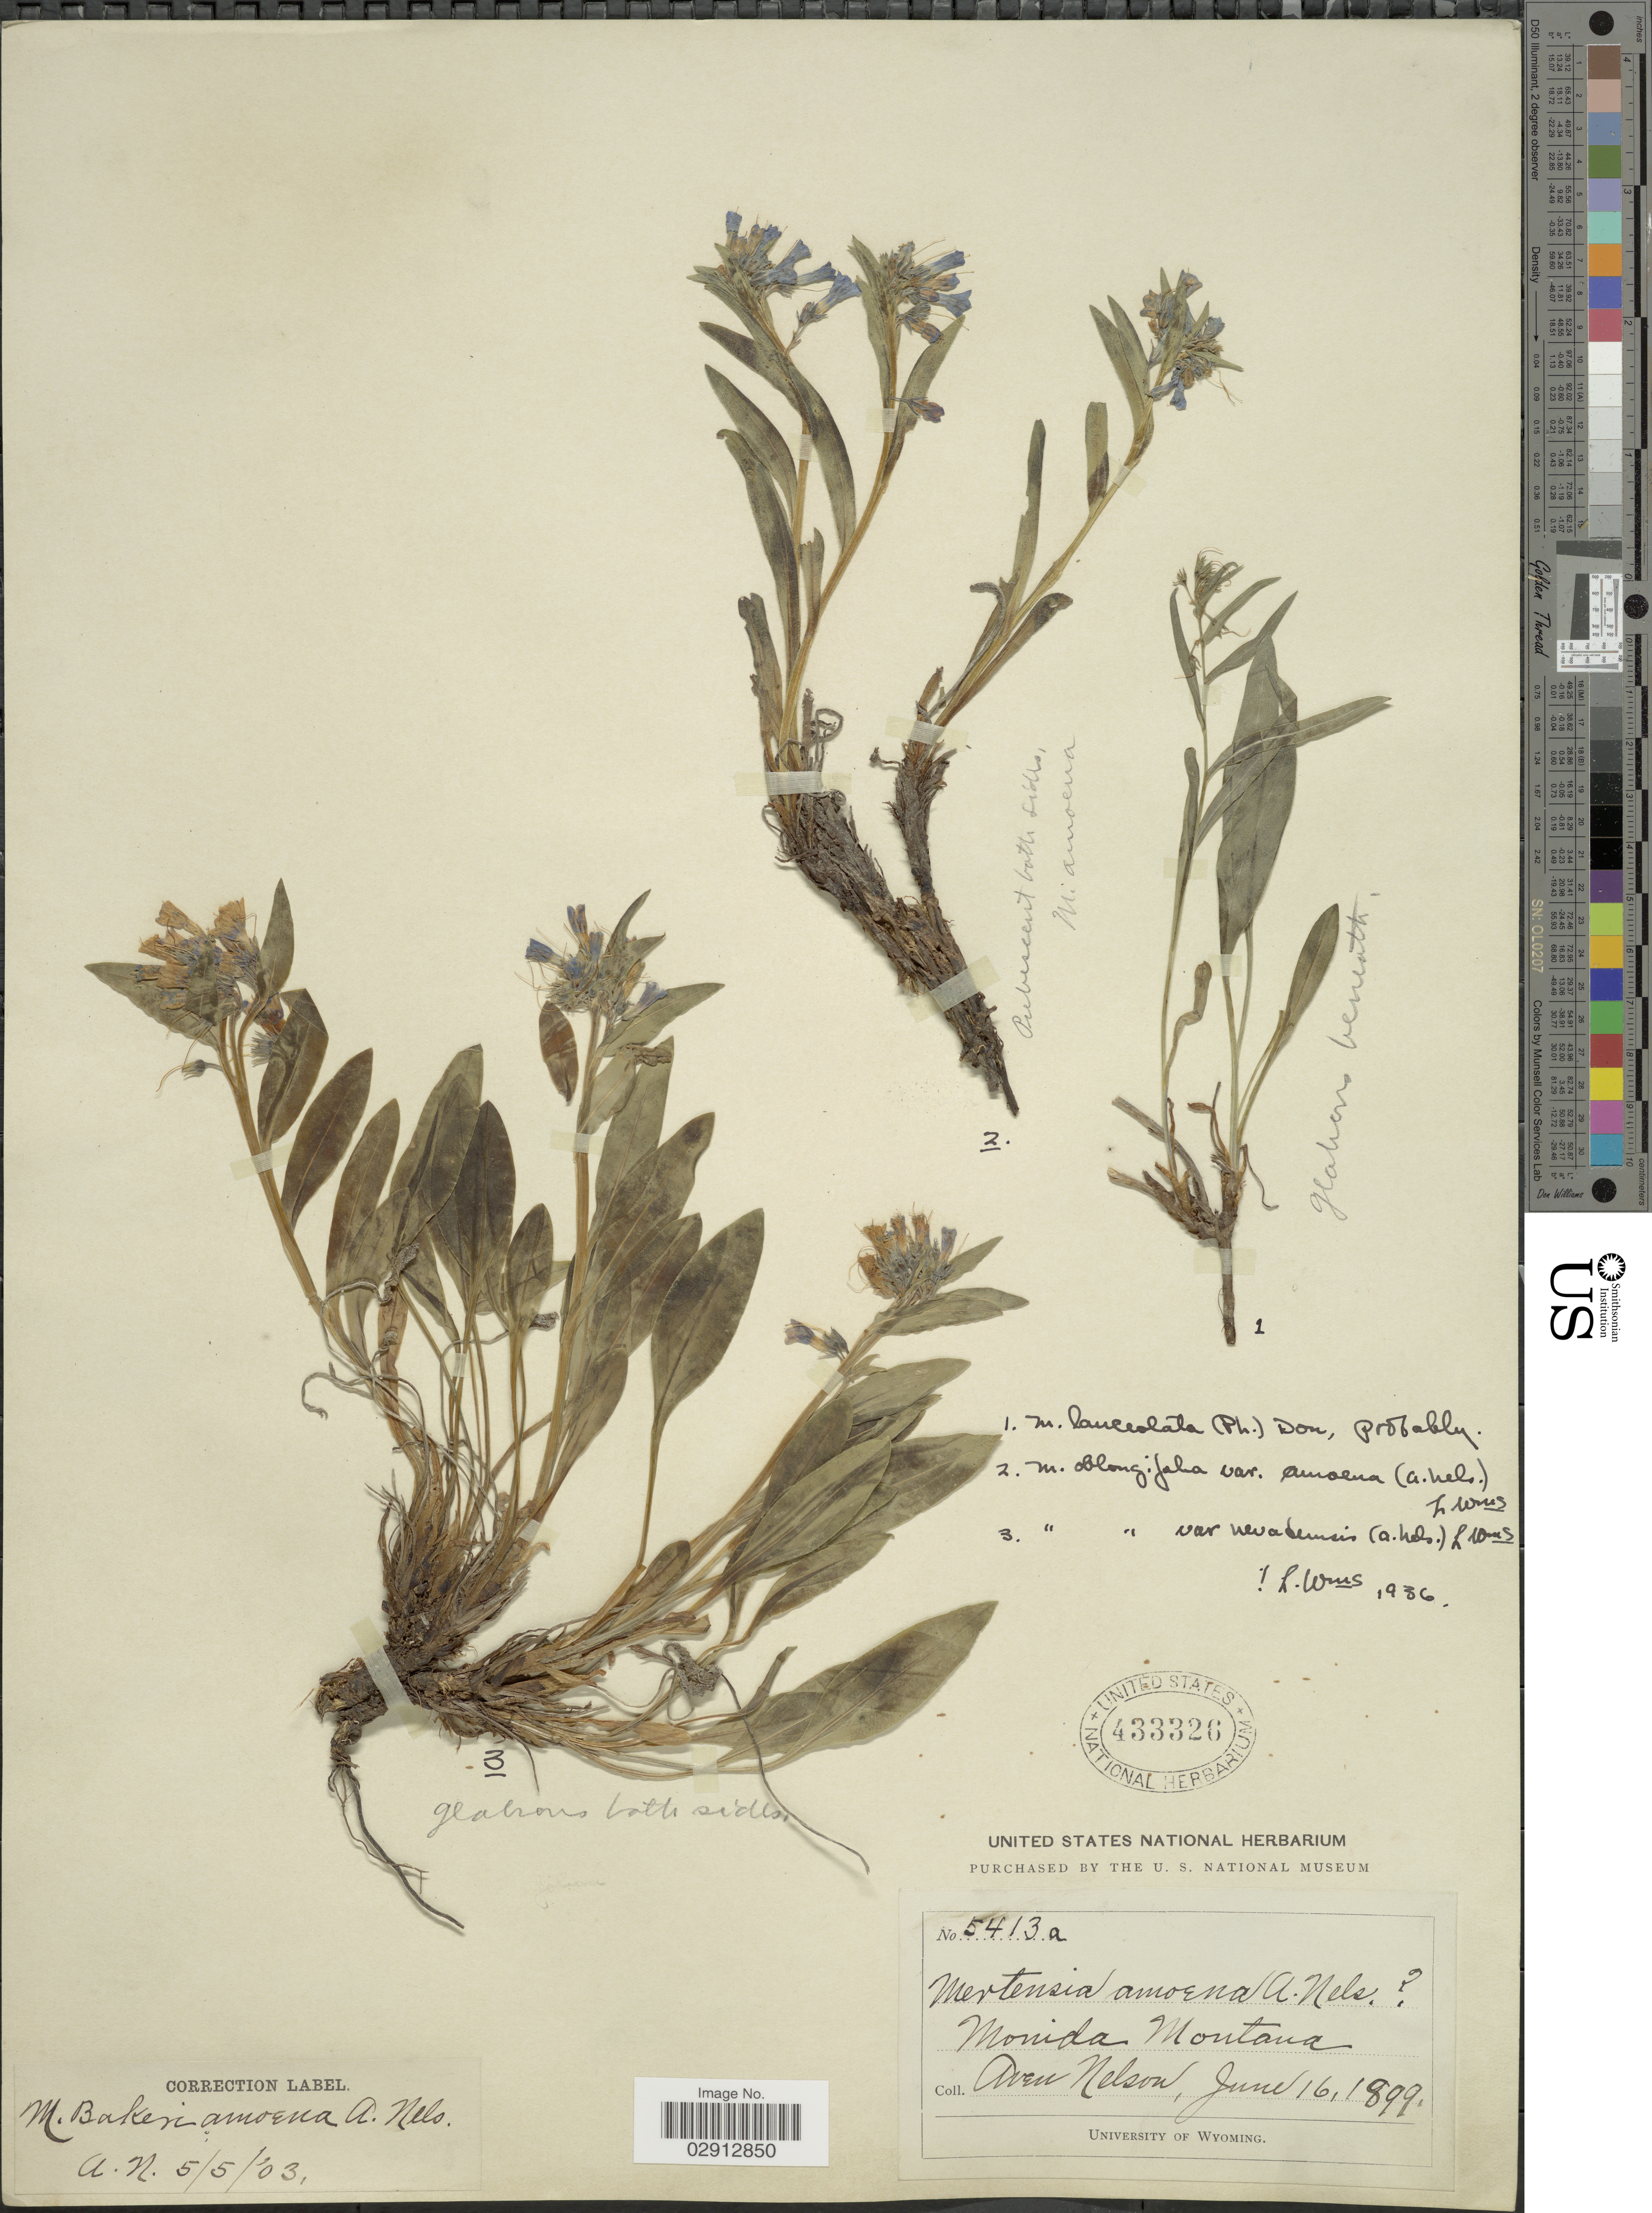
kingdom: Plantae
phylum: Tracheophyta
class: Magnoliopsida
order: Boraginales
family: Boraginaceae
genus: Mertensia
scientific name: Mertensia oblongifolia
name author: (Nutt.) G. Don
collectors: A. Nelson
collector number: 5413a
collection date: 1899-06-16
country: United States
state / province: Montana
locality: Monida.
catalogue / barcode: US 433326